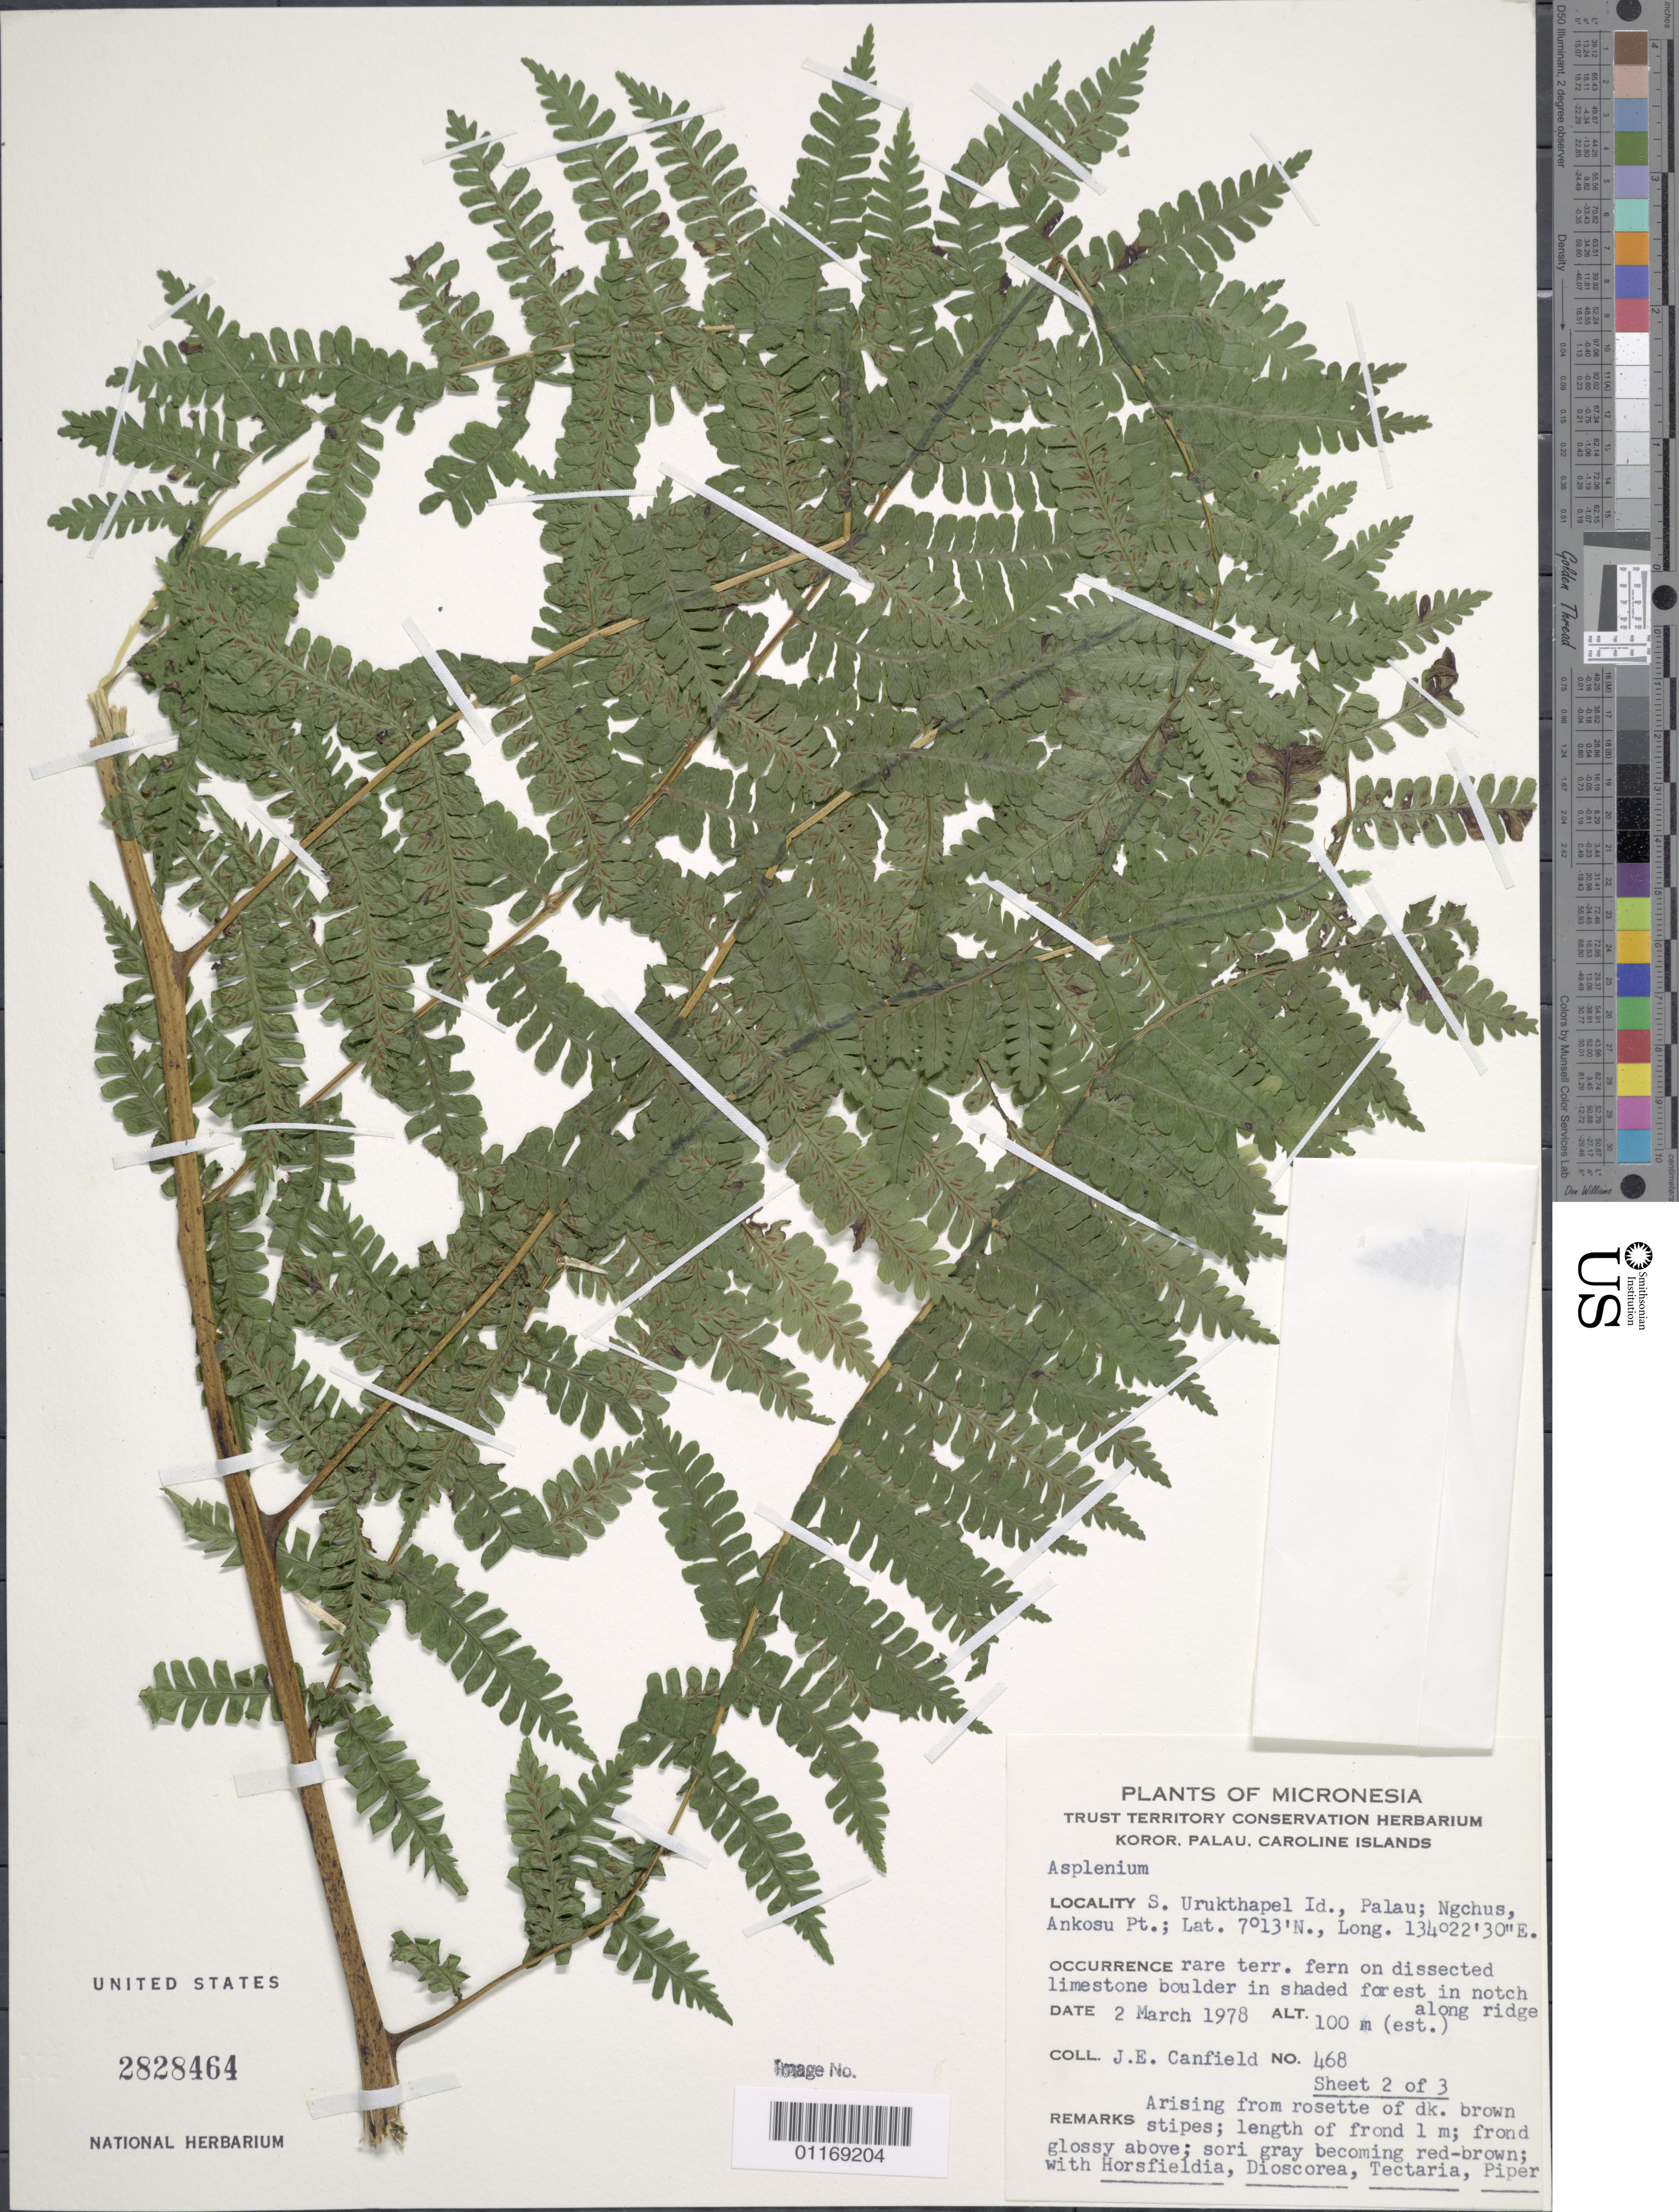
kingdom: Plantae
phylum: Tracheophyta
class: Polypodiopsida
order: Polypodiales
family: Athyriaceae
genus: Diplazium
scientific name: Diplazium melanocaulon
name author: Brack. in Wilkes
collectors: J. E. Canfield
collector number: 468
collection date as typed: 02 Mar 1978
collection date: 1978-03-02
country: Palau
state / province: Koror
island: Ngeruktabel (Urukthapel)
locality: Ngchus. Ankosu Pt.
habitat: Shaded forest.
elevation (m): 100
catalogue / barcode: US 2828464